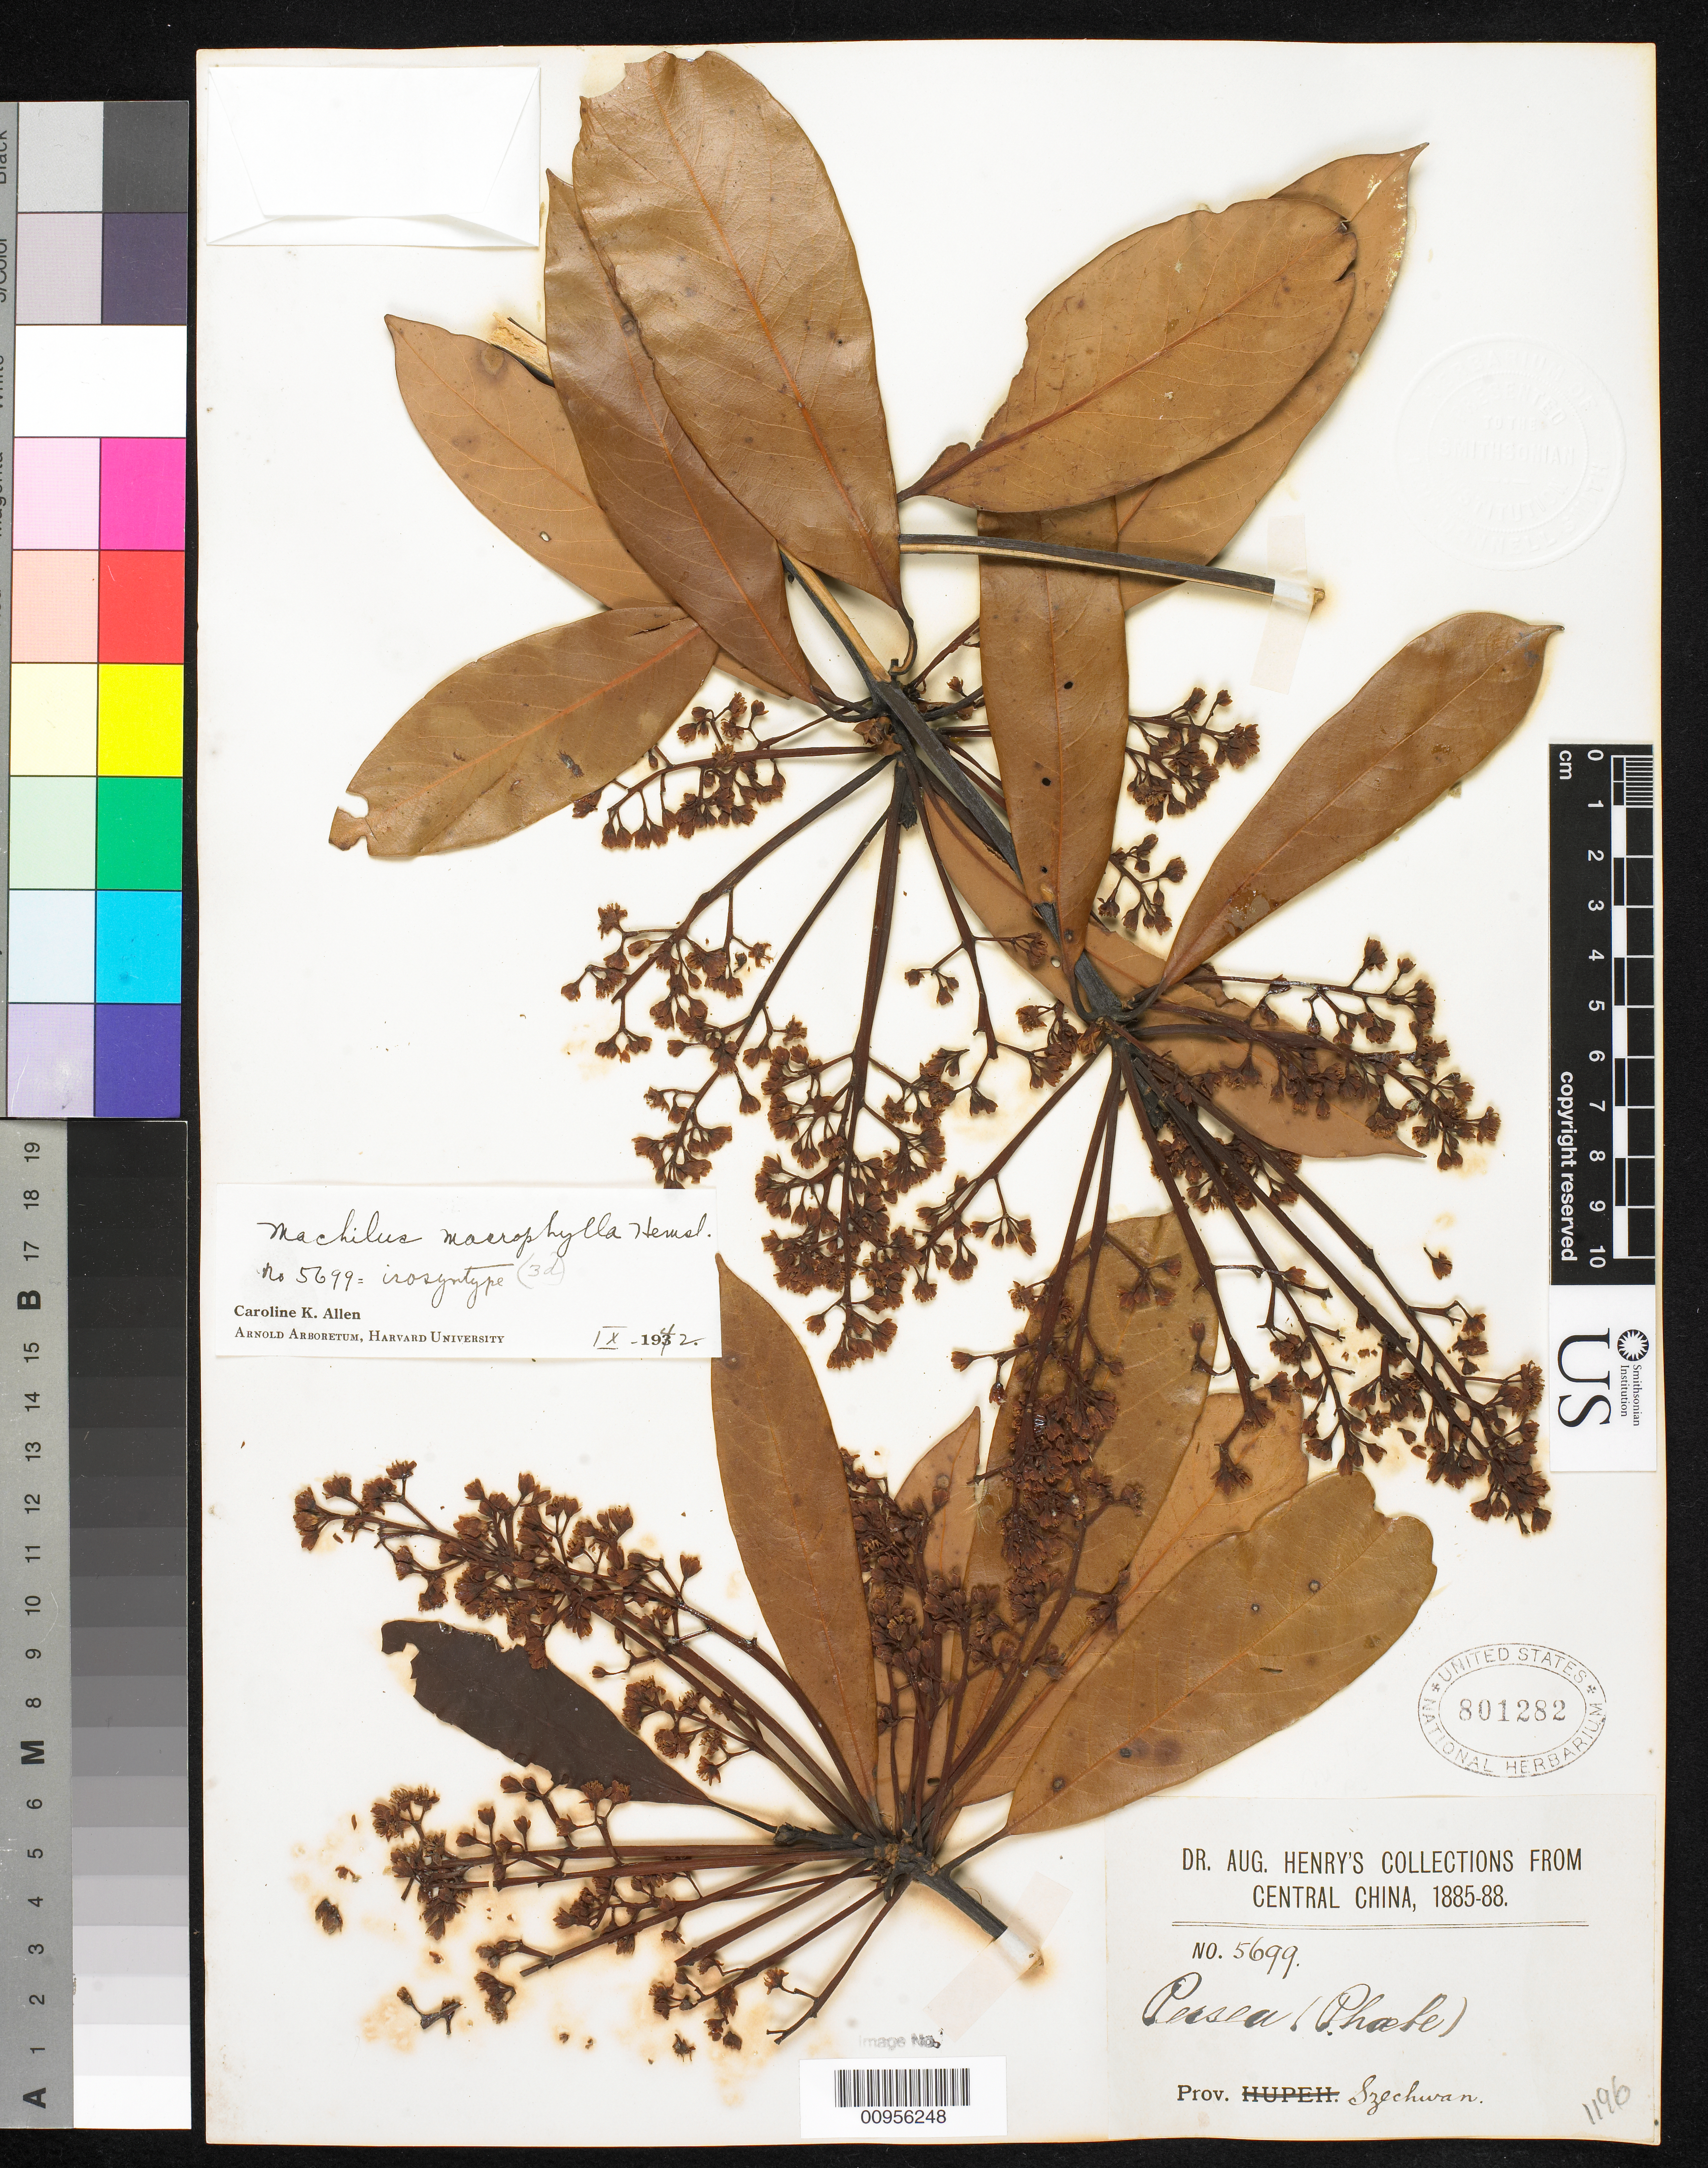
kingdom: Plantae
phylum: Tracheophyta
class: Magnoliopsida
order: Laurales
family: Lauraceae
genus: Machilus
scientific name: Machilus macrophyllus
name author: Hemsl.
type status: Isosyntype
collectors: A. Henry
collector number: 5699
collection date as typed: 1885 to -- --- 1888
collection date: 1885/1888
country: China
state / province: Sichuan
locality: Prov. Szechwan.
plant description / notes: Later homonym of Machilus macrophylla Nees (1836).; Specimen ex John Donnell Smith herbarium.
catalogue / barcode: US 801282